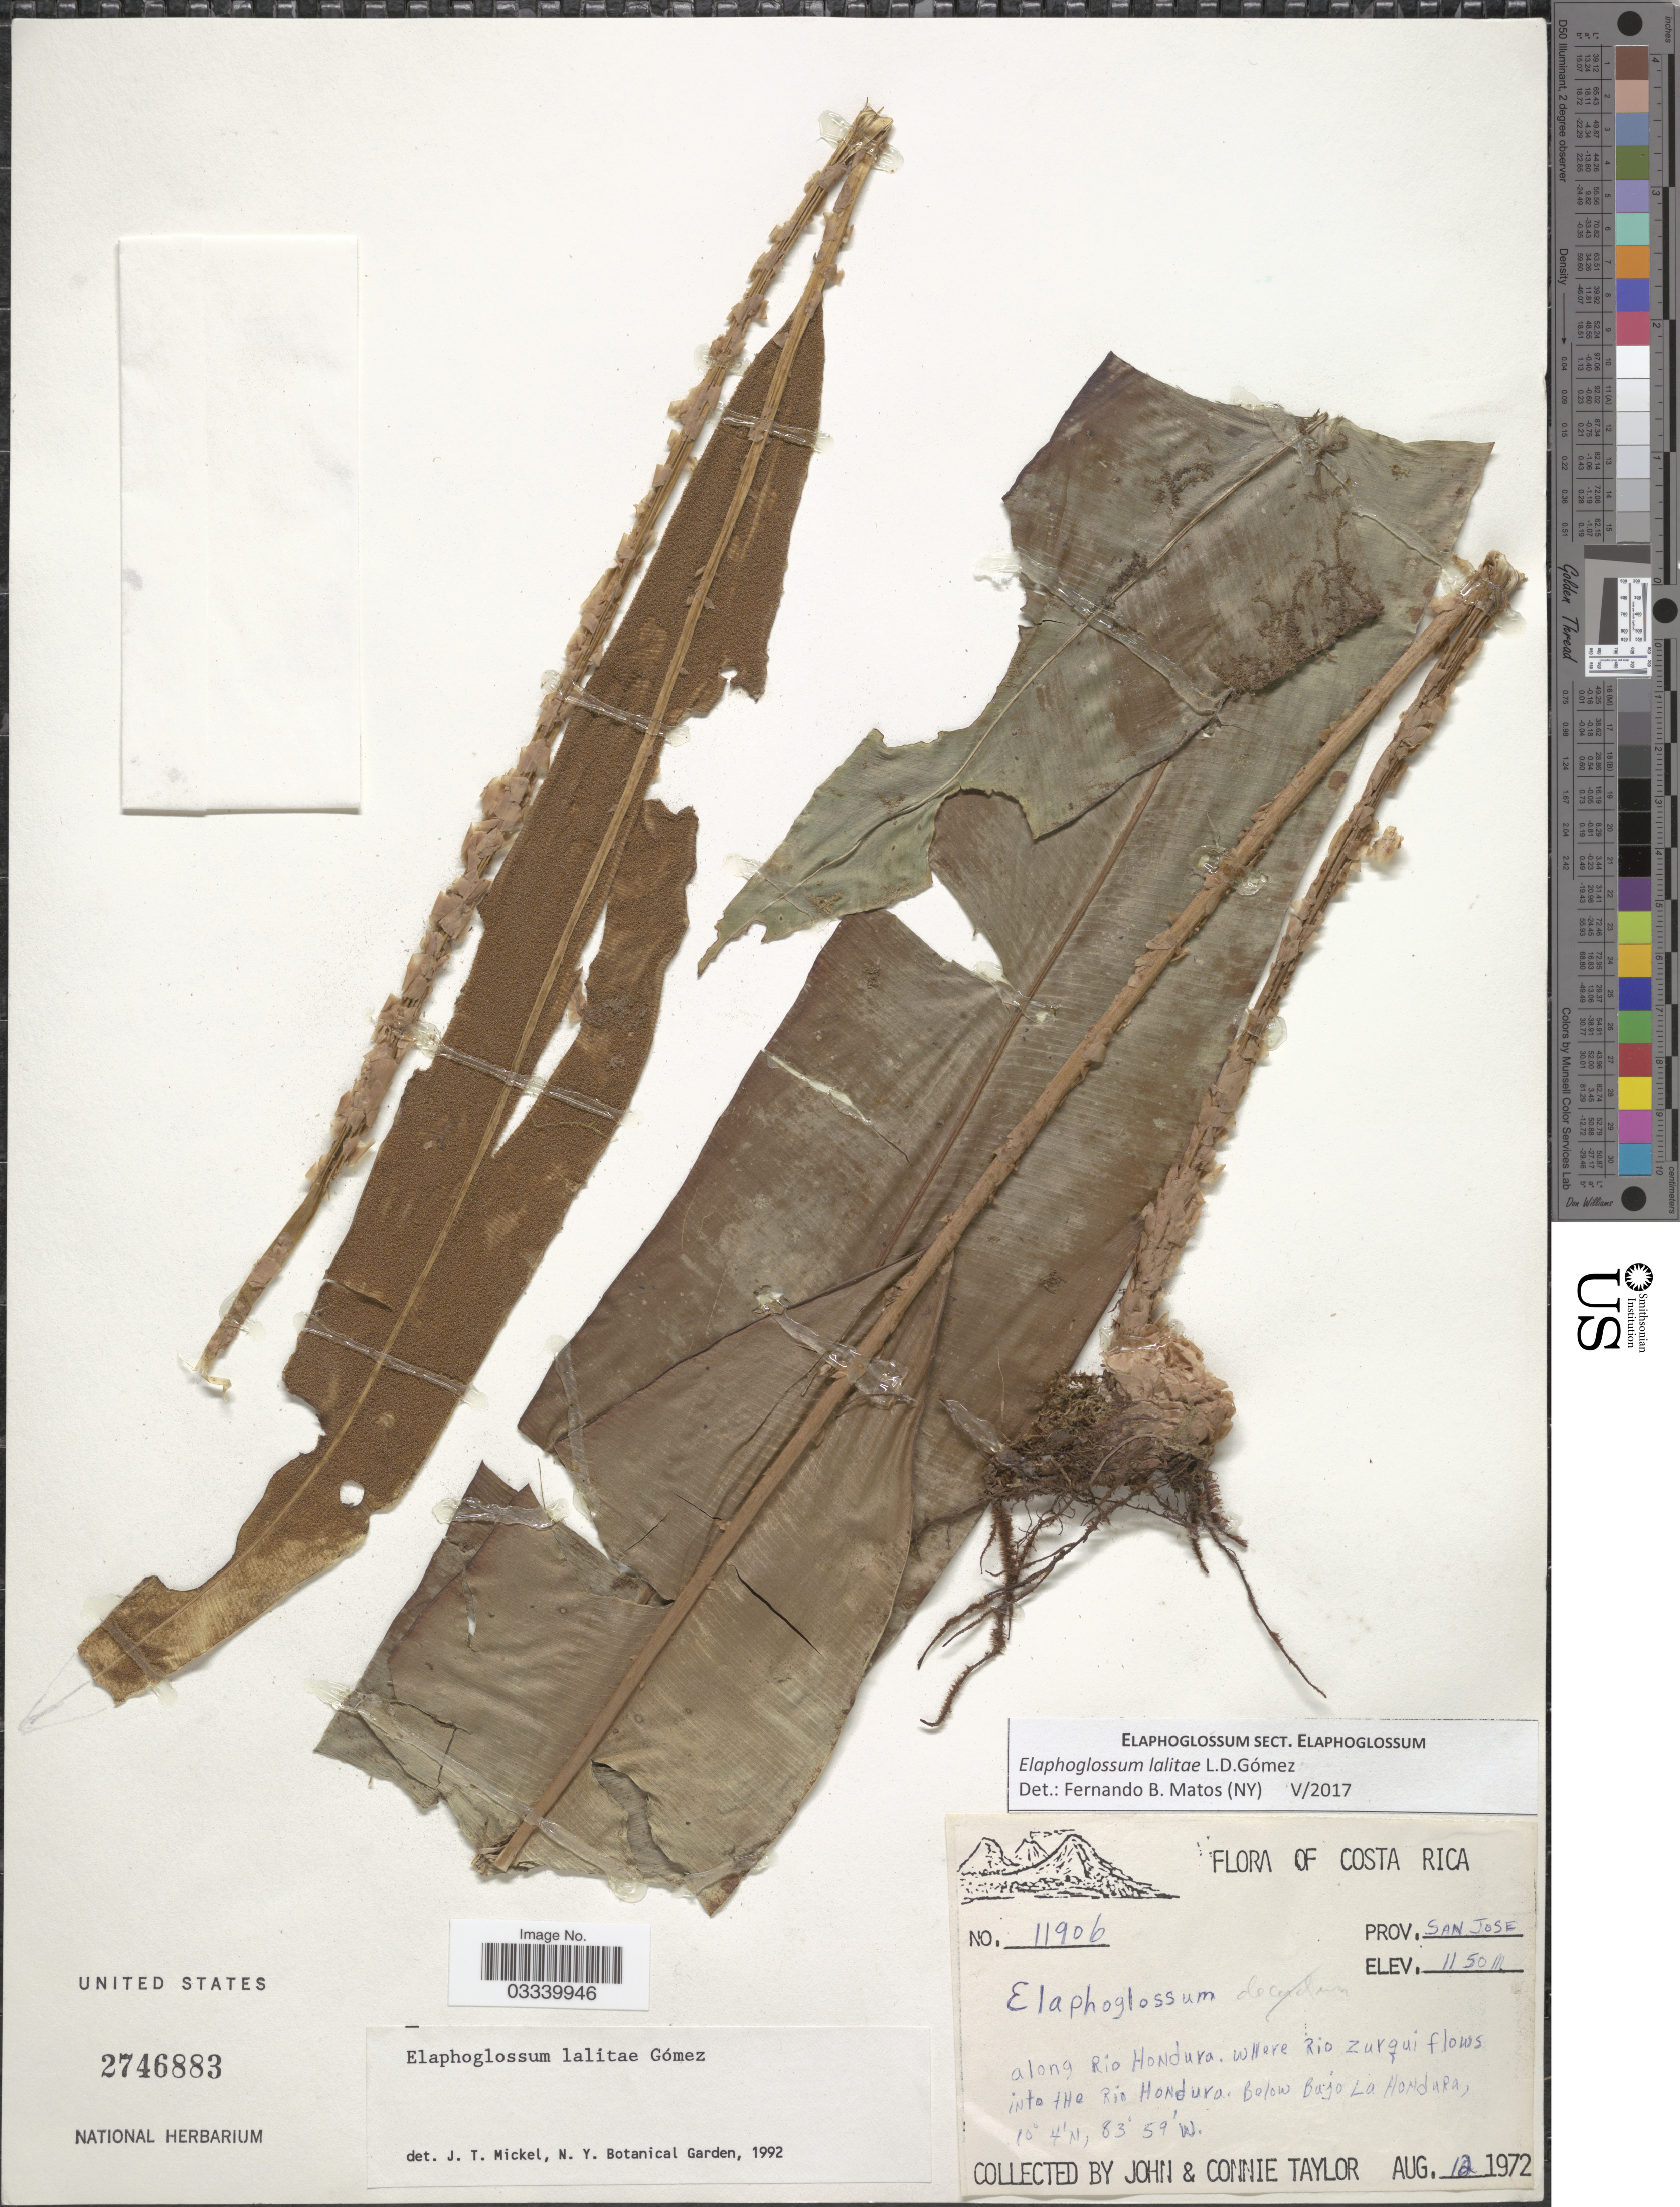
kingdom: Plantae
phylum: Tracheophyta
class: Polypodiopsida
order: Polypodiales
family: Dryopteridaceae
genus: Elaphoglossum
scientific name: Elaphoglossum lalitae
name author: L.D. Gómez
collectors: J. Taylor & C. Taylor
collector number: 11906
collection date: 1972-08-12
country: Costa Rica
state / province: San José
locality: Along Rio Hondura, where Rio Zurqui flows into the Rio Hondura below Bajo La Hondura.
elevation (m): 1150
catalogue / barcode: US 2746883